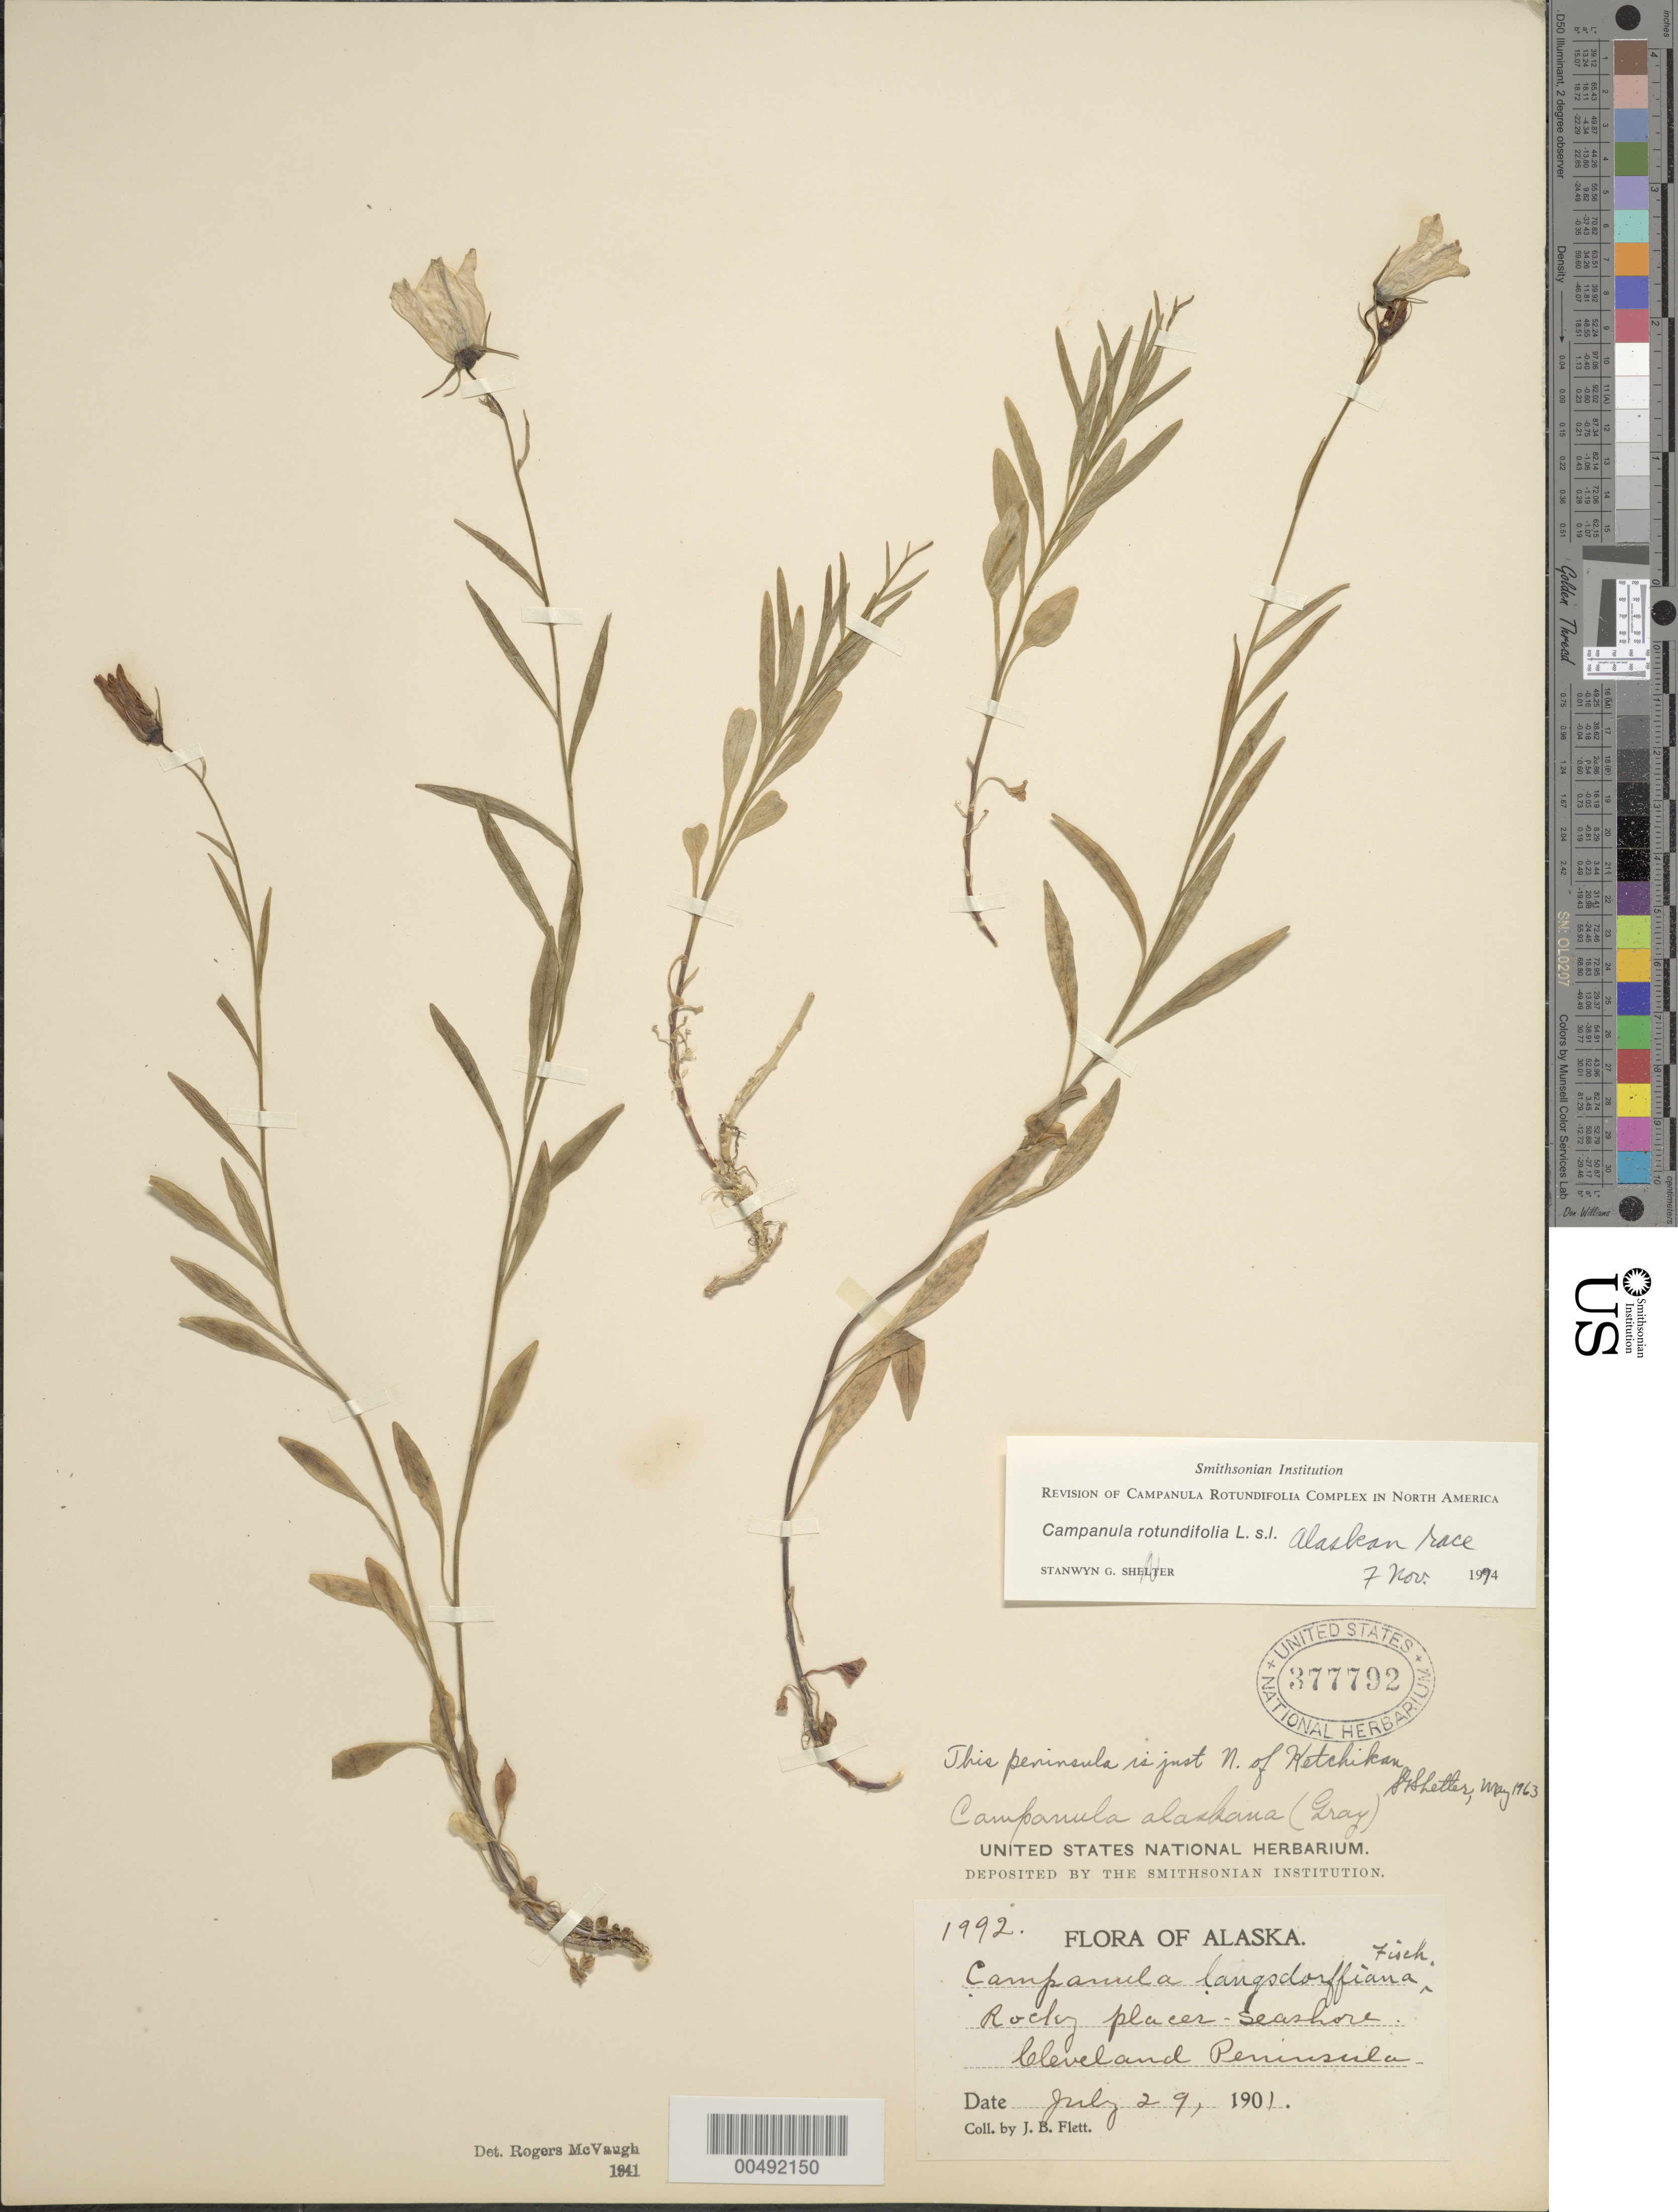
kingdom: Plantae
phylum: Tracheophyta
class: Magnoliopsida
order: Asterales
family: Campanulaceae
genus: Campanula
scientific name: Campanula rotundifolia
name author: L.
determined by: Shetler, Stanwyn G., (US), NMNH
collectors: J. Flett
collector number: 1992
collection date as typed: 29 Jul 1901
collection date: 1901-07-29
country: United States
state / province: Alaska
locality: Cleveland Peninsula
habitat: rocky places - seashore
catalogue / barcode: US 377792